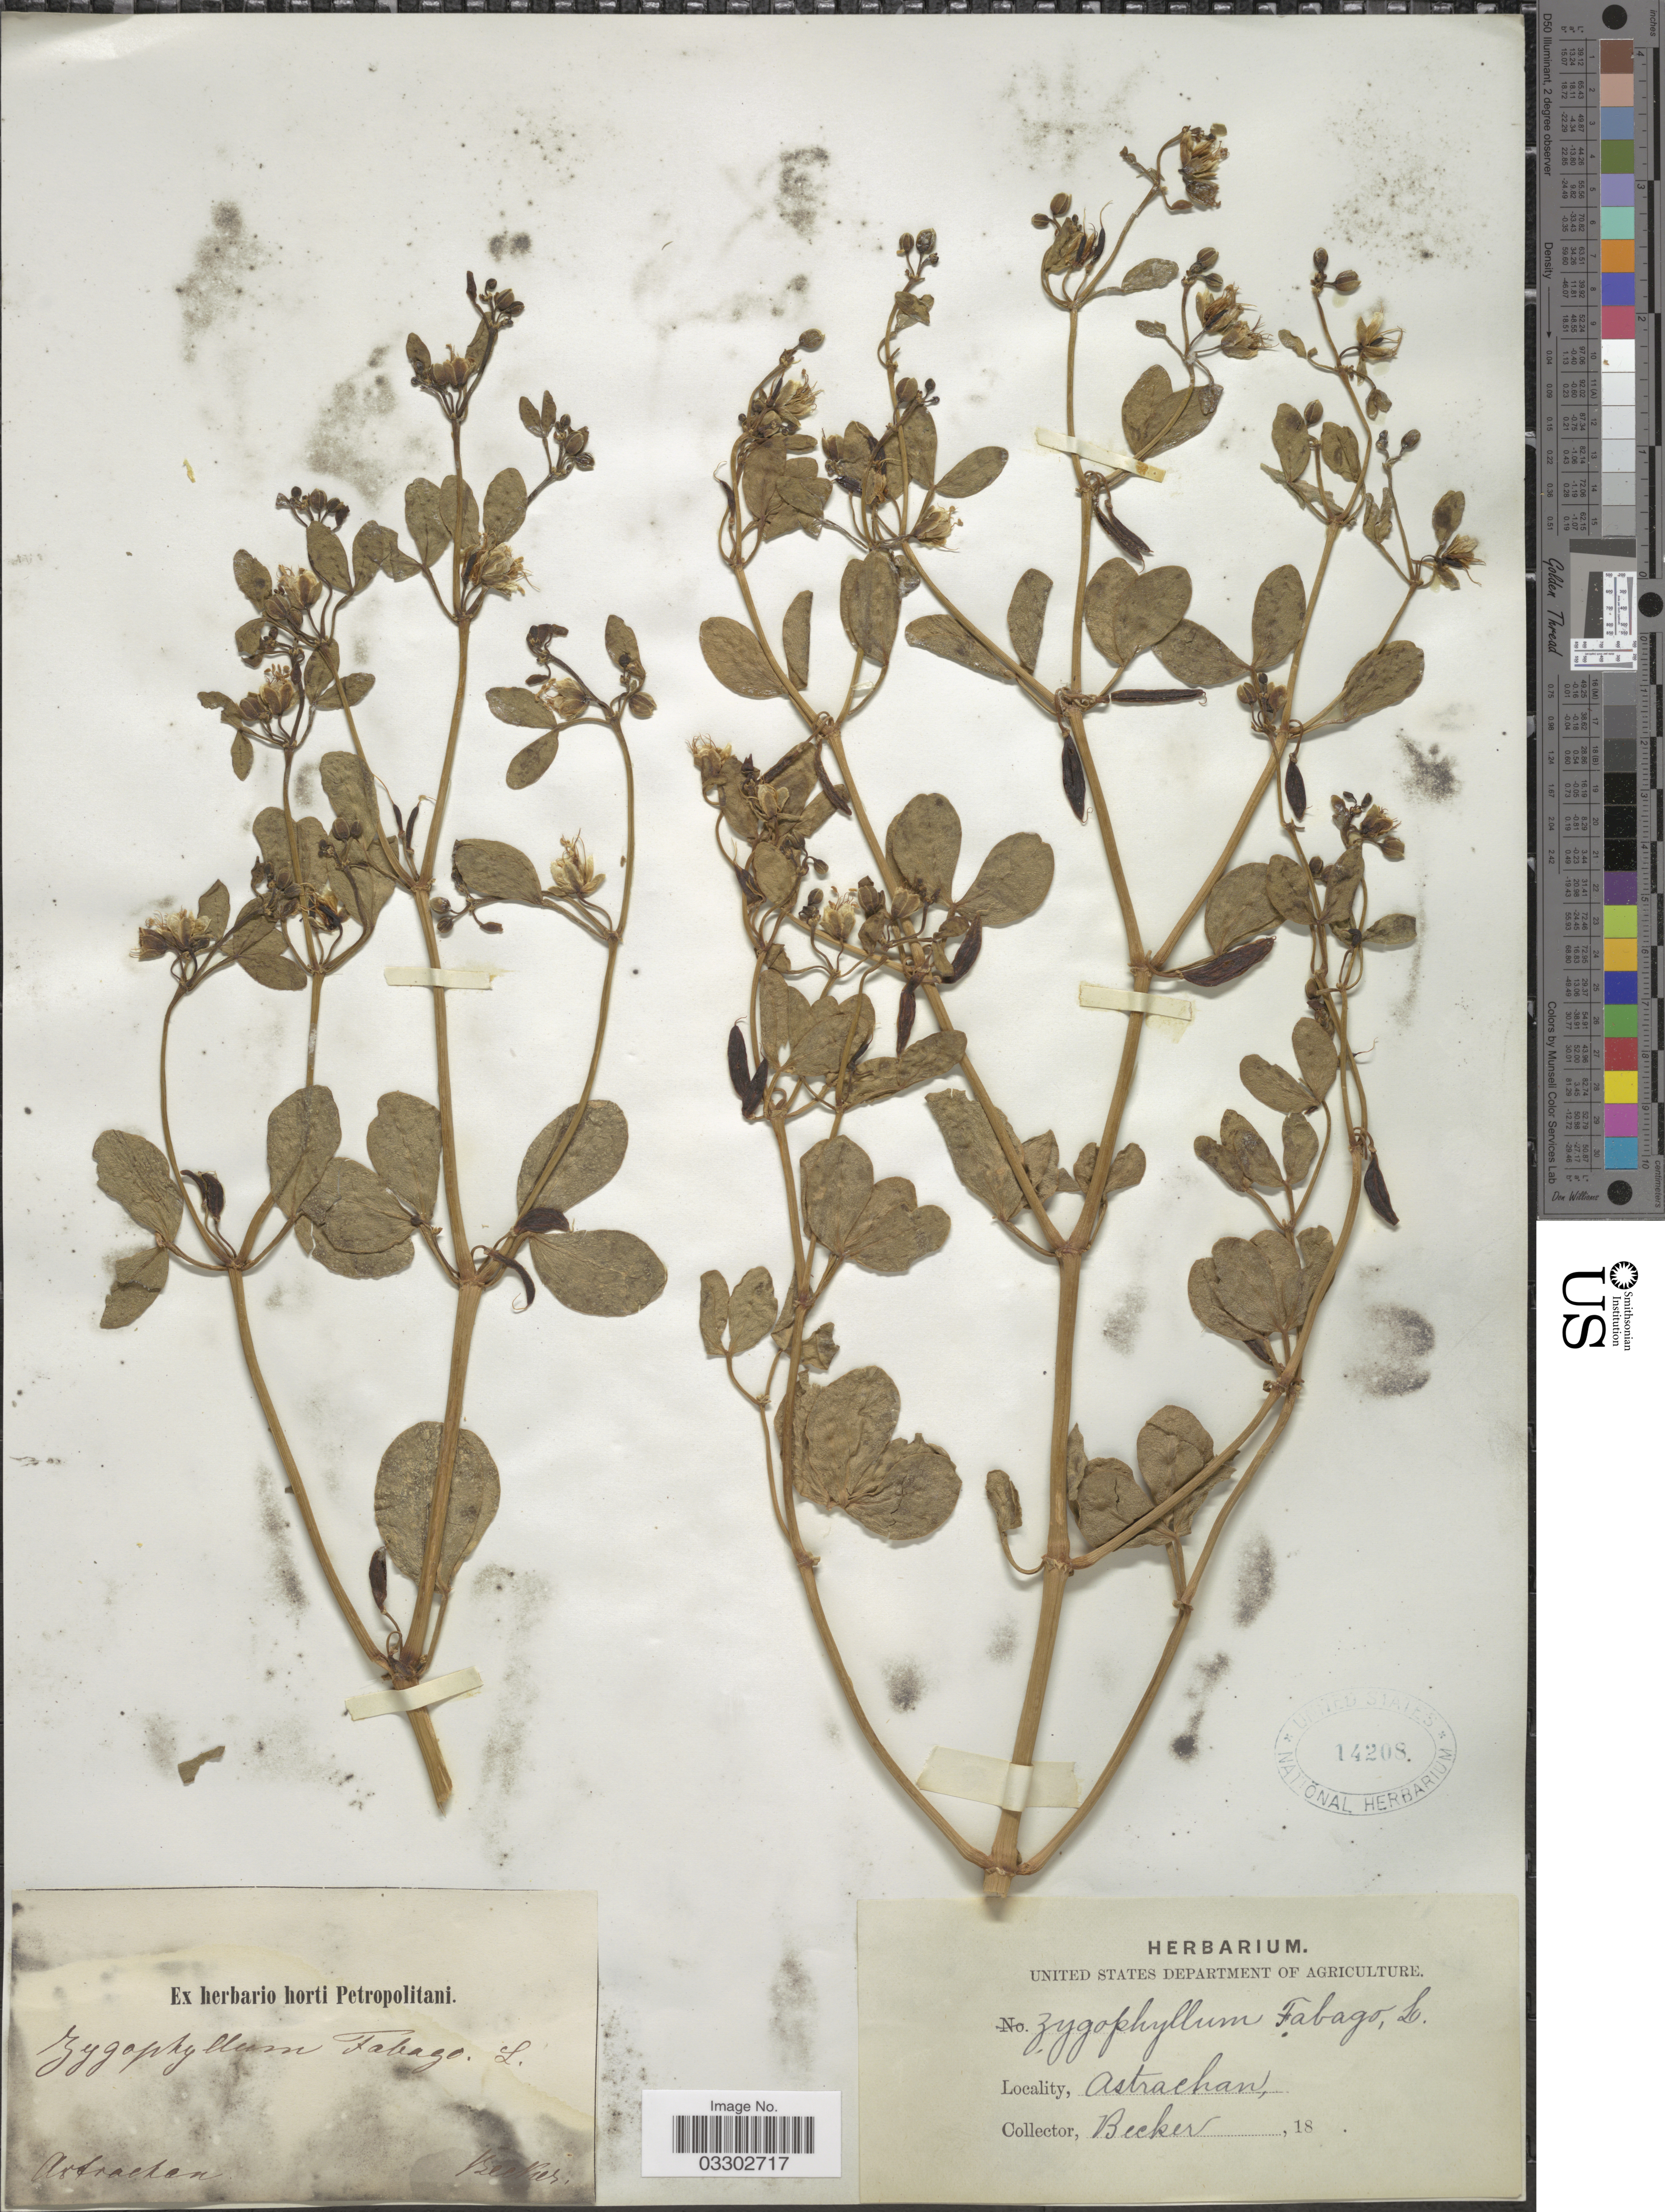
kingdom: Plantae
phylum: Tracheophyta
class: Magnoliopsida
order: Zygophyllales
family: Zygophyllaceae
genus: Zygophyllum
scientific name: Zygophyllum fabago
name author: L.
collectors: -. Becker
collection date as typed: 18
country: Russian Federation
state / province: Astrakhan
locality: Astrachan.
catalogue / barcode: US 14208